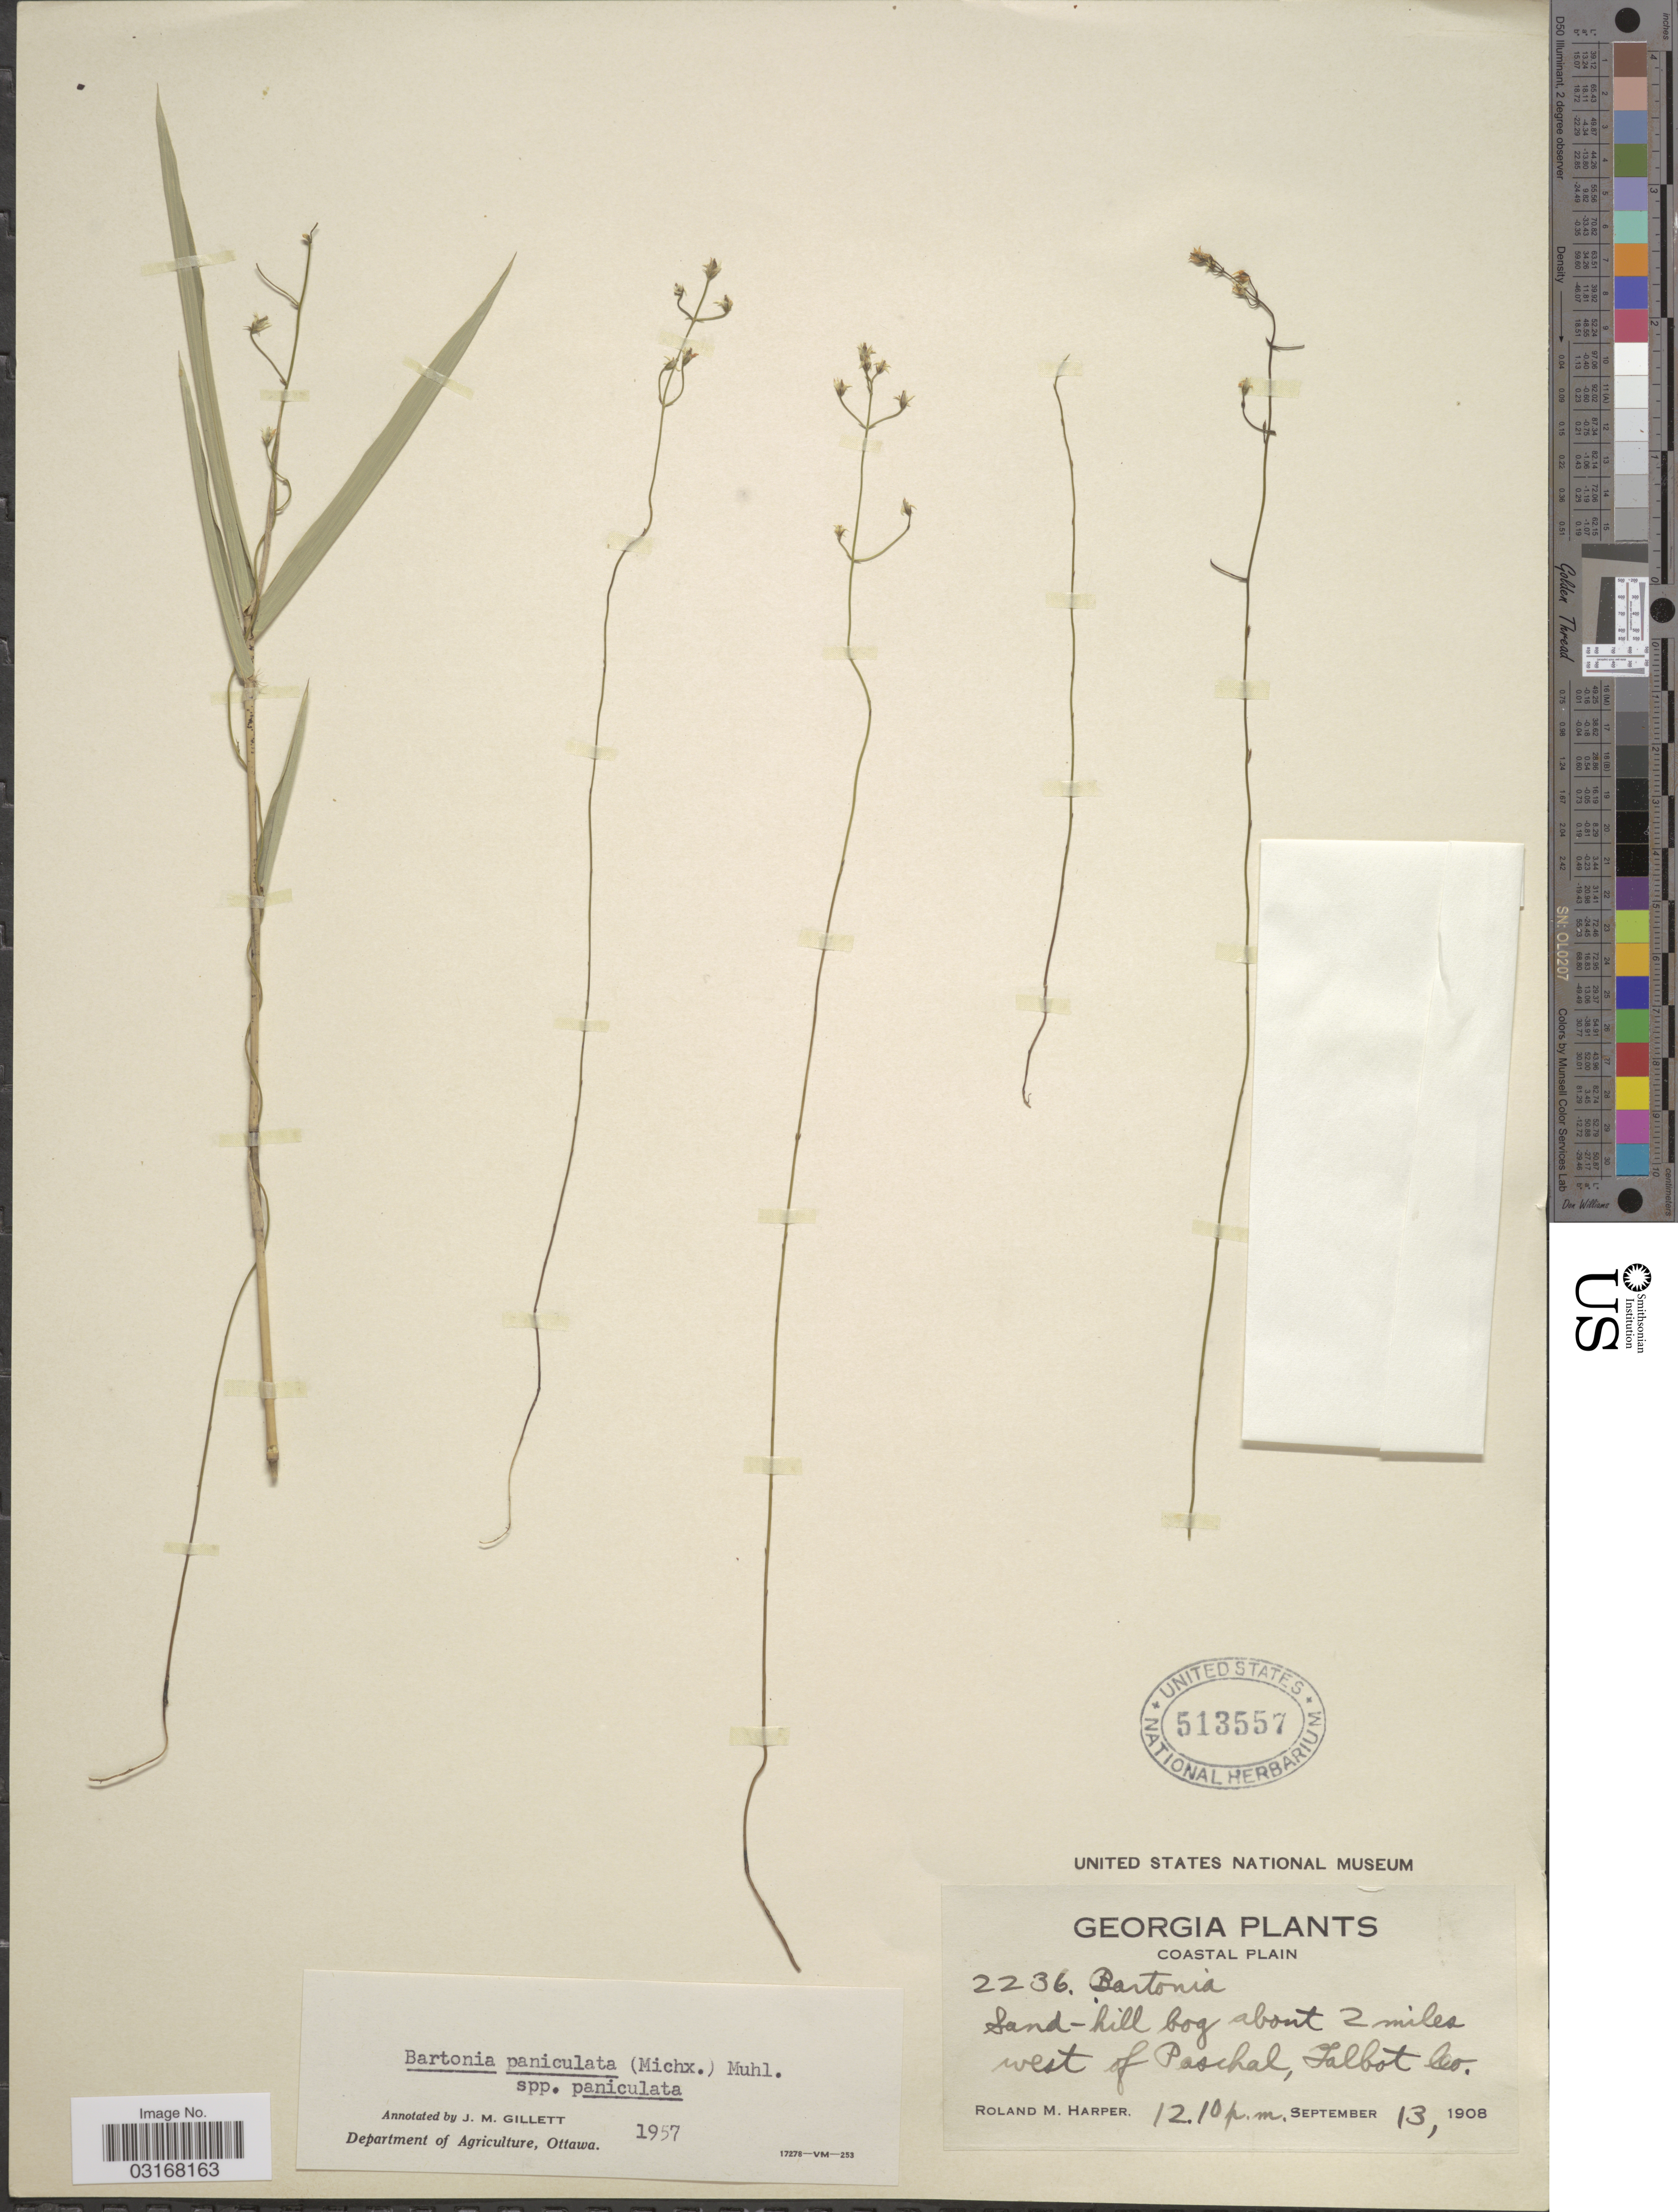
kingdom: Plantae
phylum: Tracheophyta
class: Magnoliopsida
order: Gentianales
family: Gentianaceae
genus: Bartonia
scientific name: Bartonia paniculata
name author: (Michx.) Muhl.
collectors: R. M. Harper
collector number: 2236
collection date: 1908-09-13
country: United States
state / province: Georgia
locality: Coastal Plain. About 2 miles west of Paschal, Talbot Co.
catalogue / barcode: US 513557